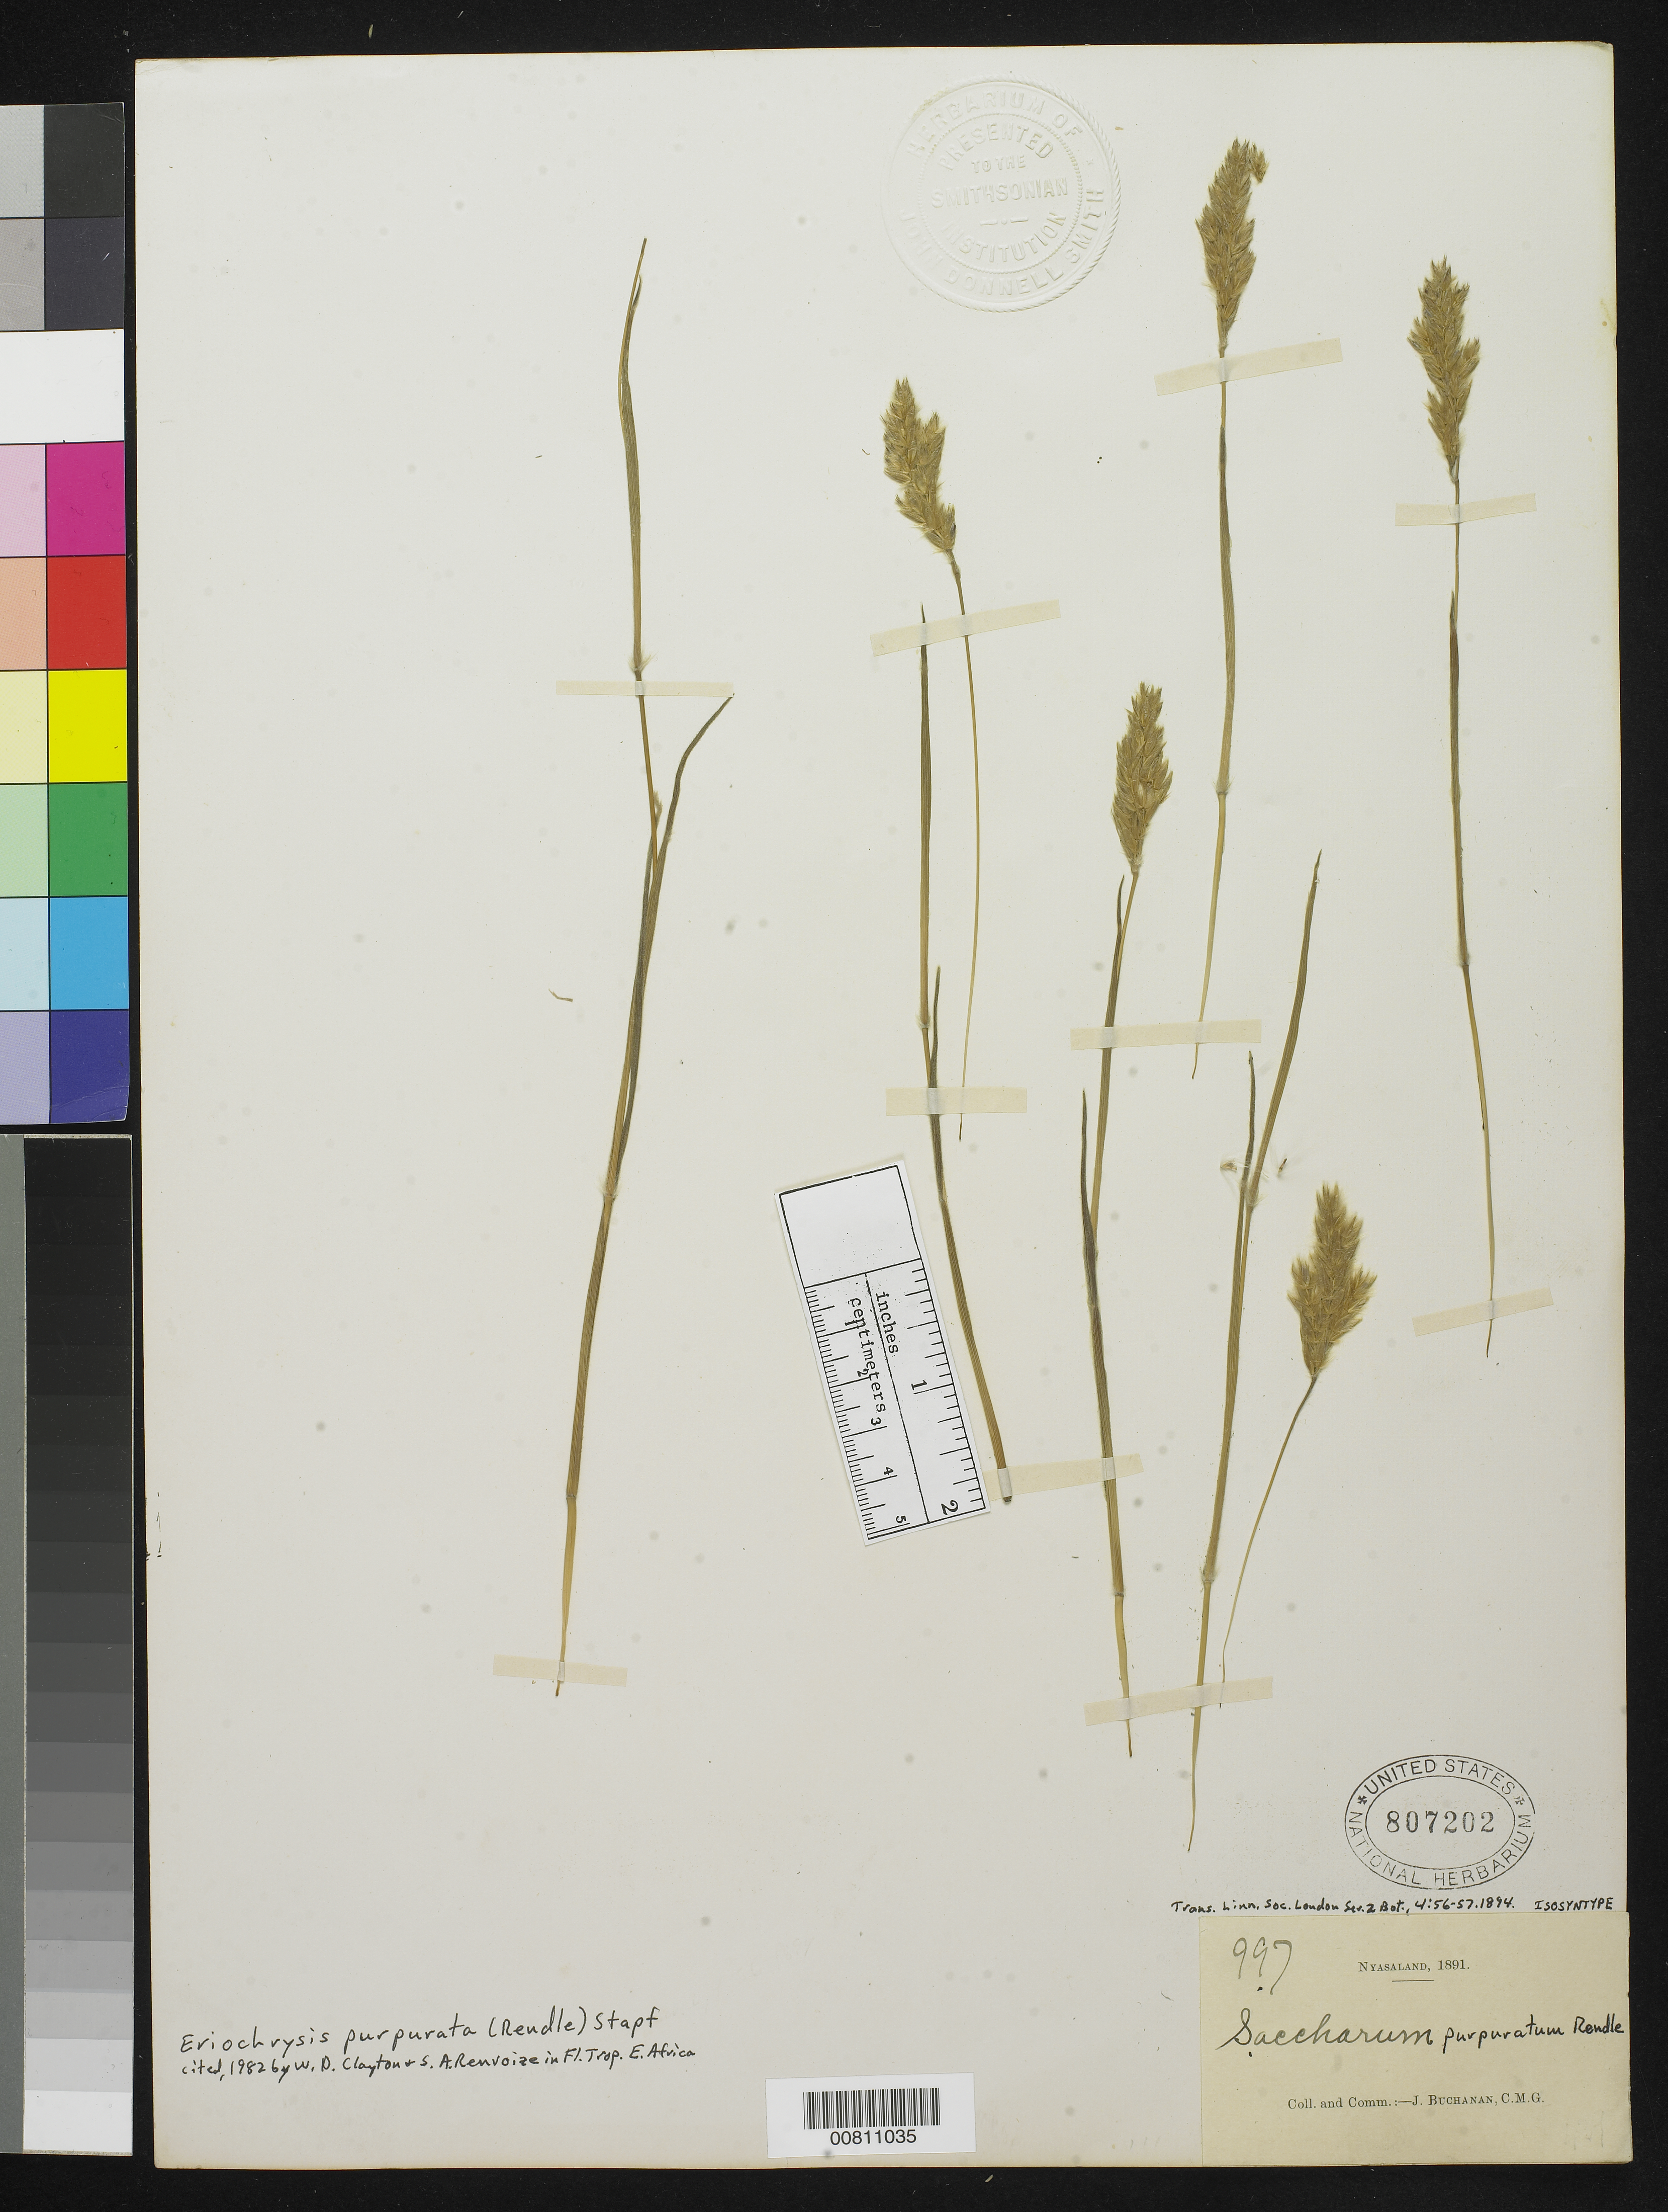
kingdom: Plantae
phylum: Tracheophyta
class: Liliopsida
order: Poales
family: Poaceae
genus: Saccharum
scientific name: Saccharum purpuratum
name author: Rendle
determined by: Smith, Stephen F., (US), NMNH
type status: Isosyntype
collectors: J. Buchanan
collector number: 997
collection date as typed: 1891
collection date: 1891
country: Malawi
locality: Nyasaland.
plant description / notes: Cited 1982 by W.D. Clayton & S.A. Renvoize in Fl. Trop. E. Africa.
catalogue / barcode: US 807202